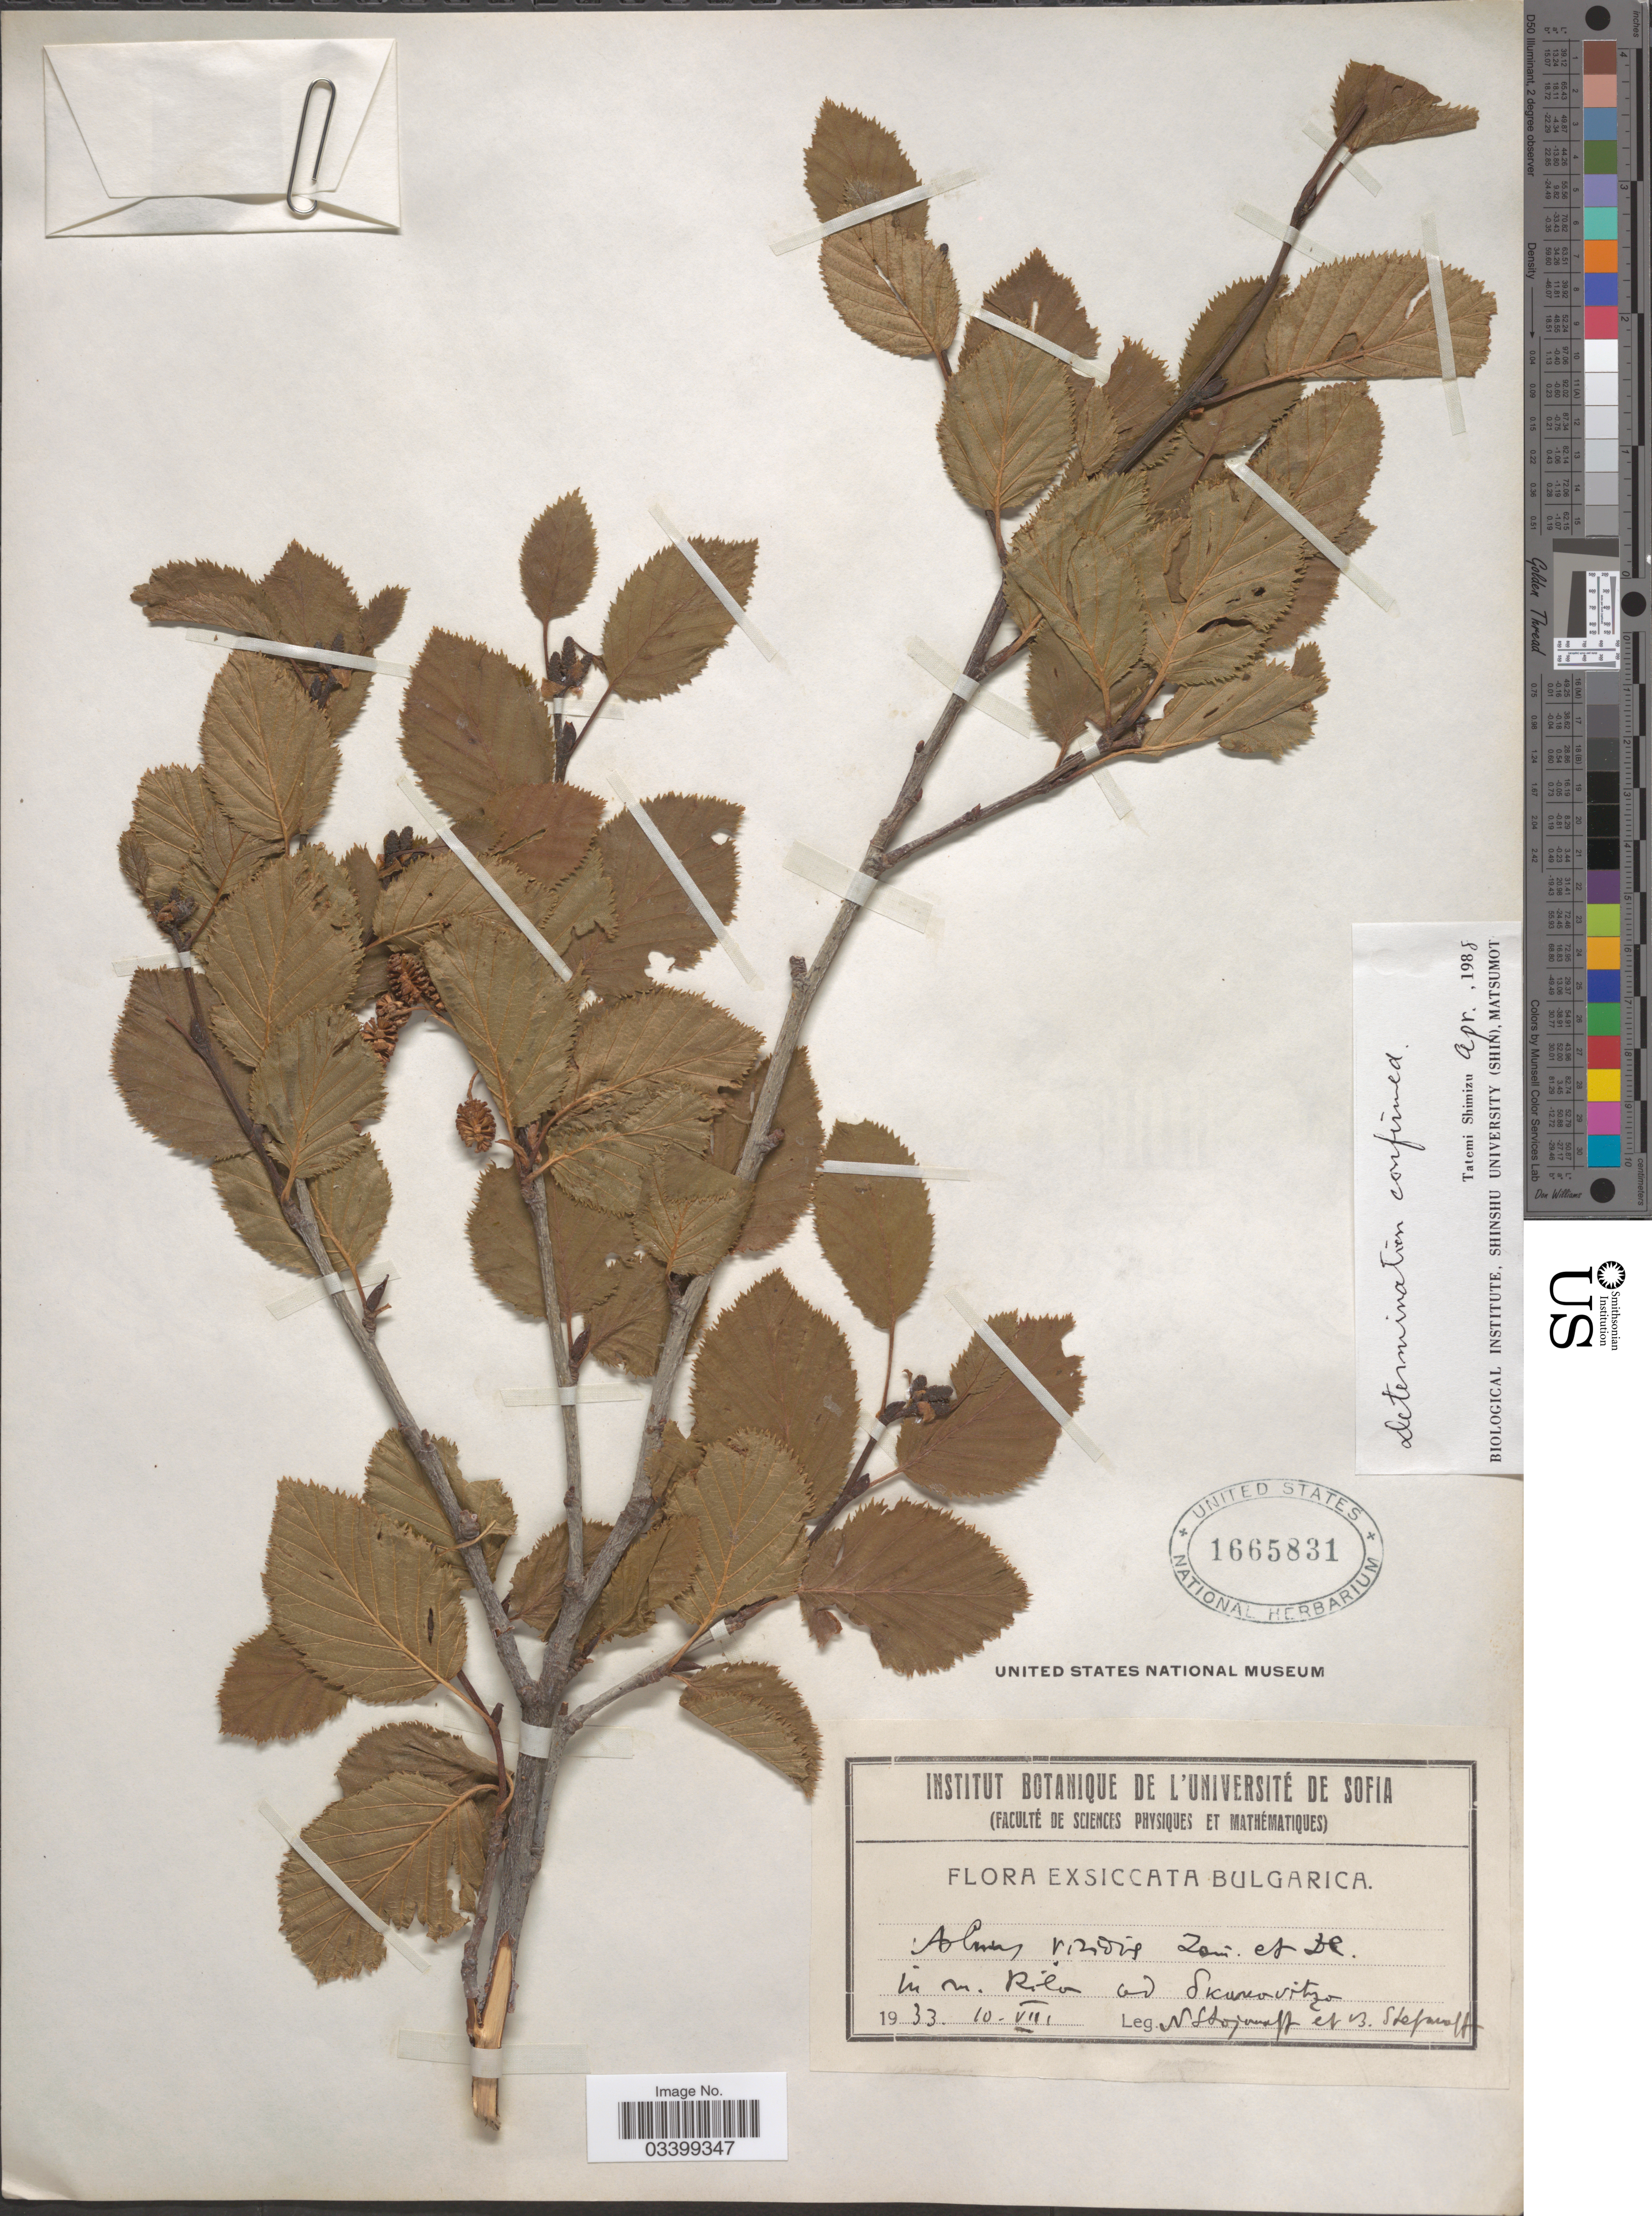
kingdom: Plantae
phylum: Tracheophyta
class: Magnoliopsida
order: Fagales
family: Betulaceae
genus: Alnus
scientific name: Alnus viridis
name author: (Chaix) DC.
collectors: N. Stojanoff & B. Stefanoff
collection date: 1933-08-10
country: Bulgaria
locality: In nu Rilo ad Skarovitzo. [interpreted]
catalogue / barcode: US 1665831